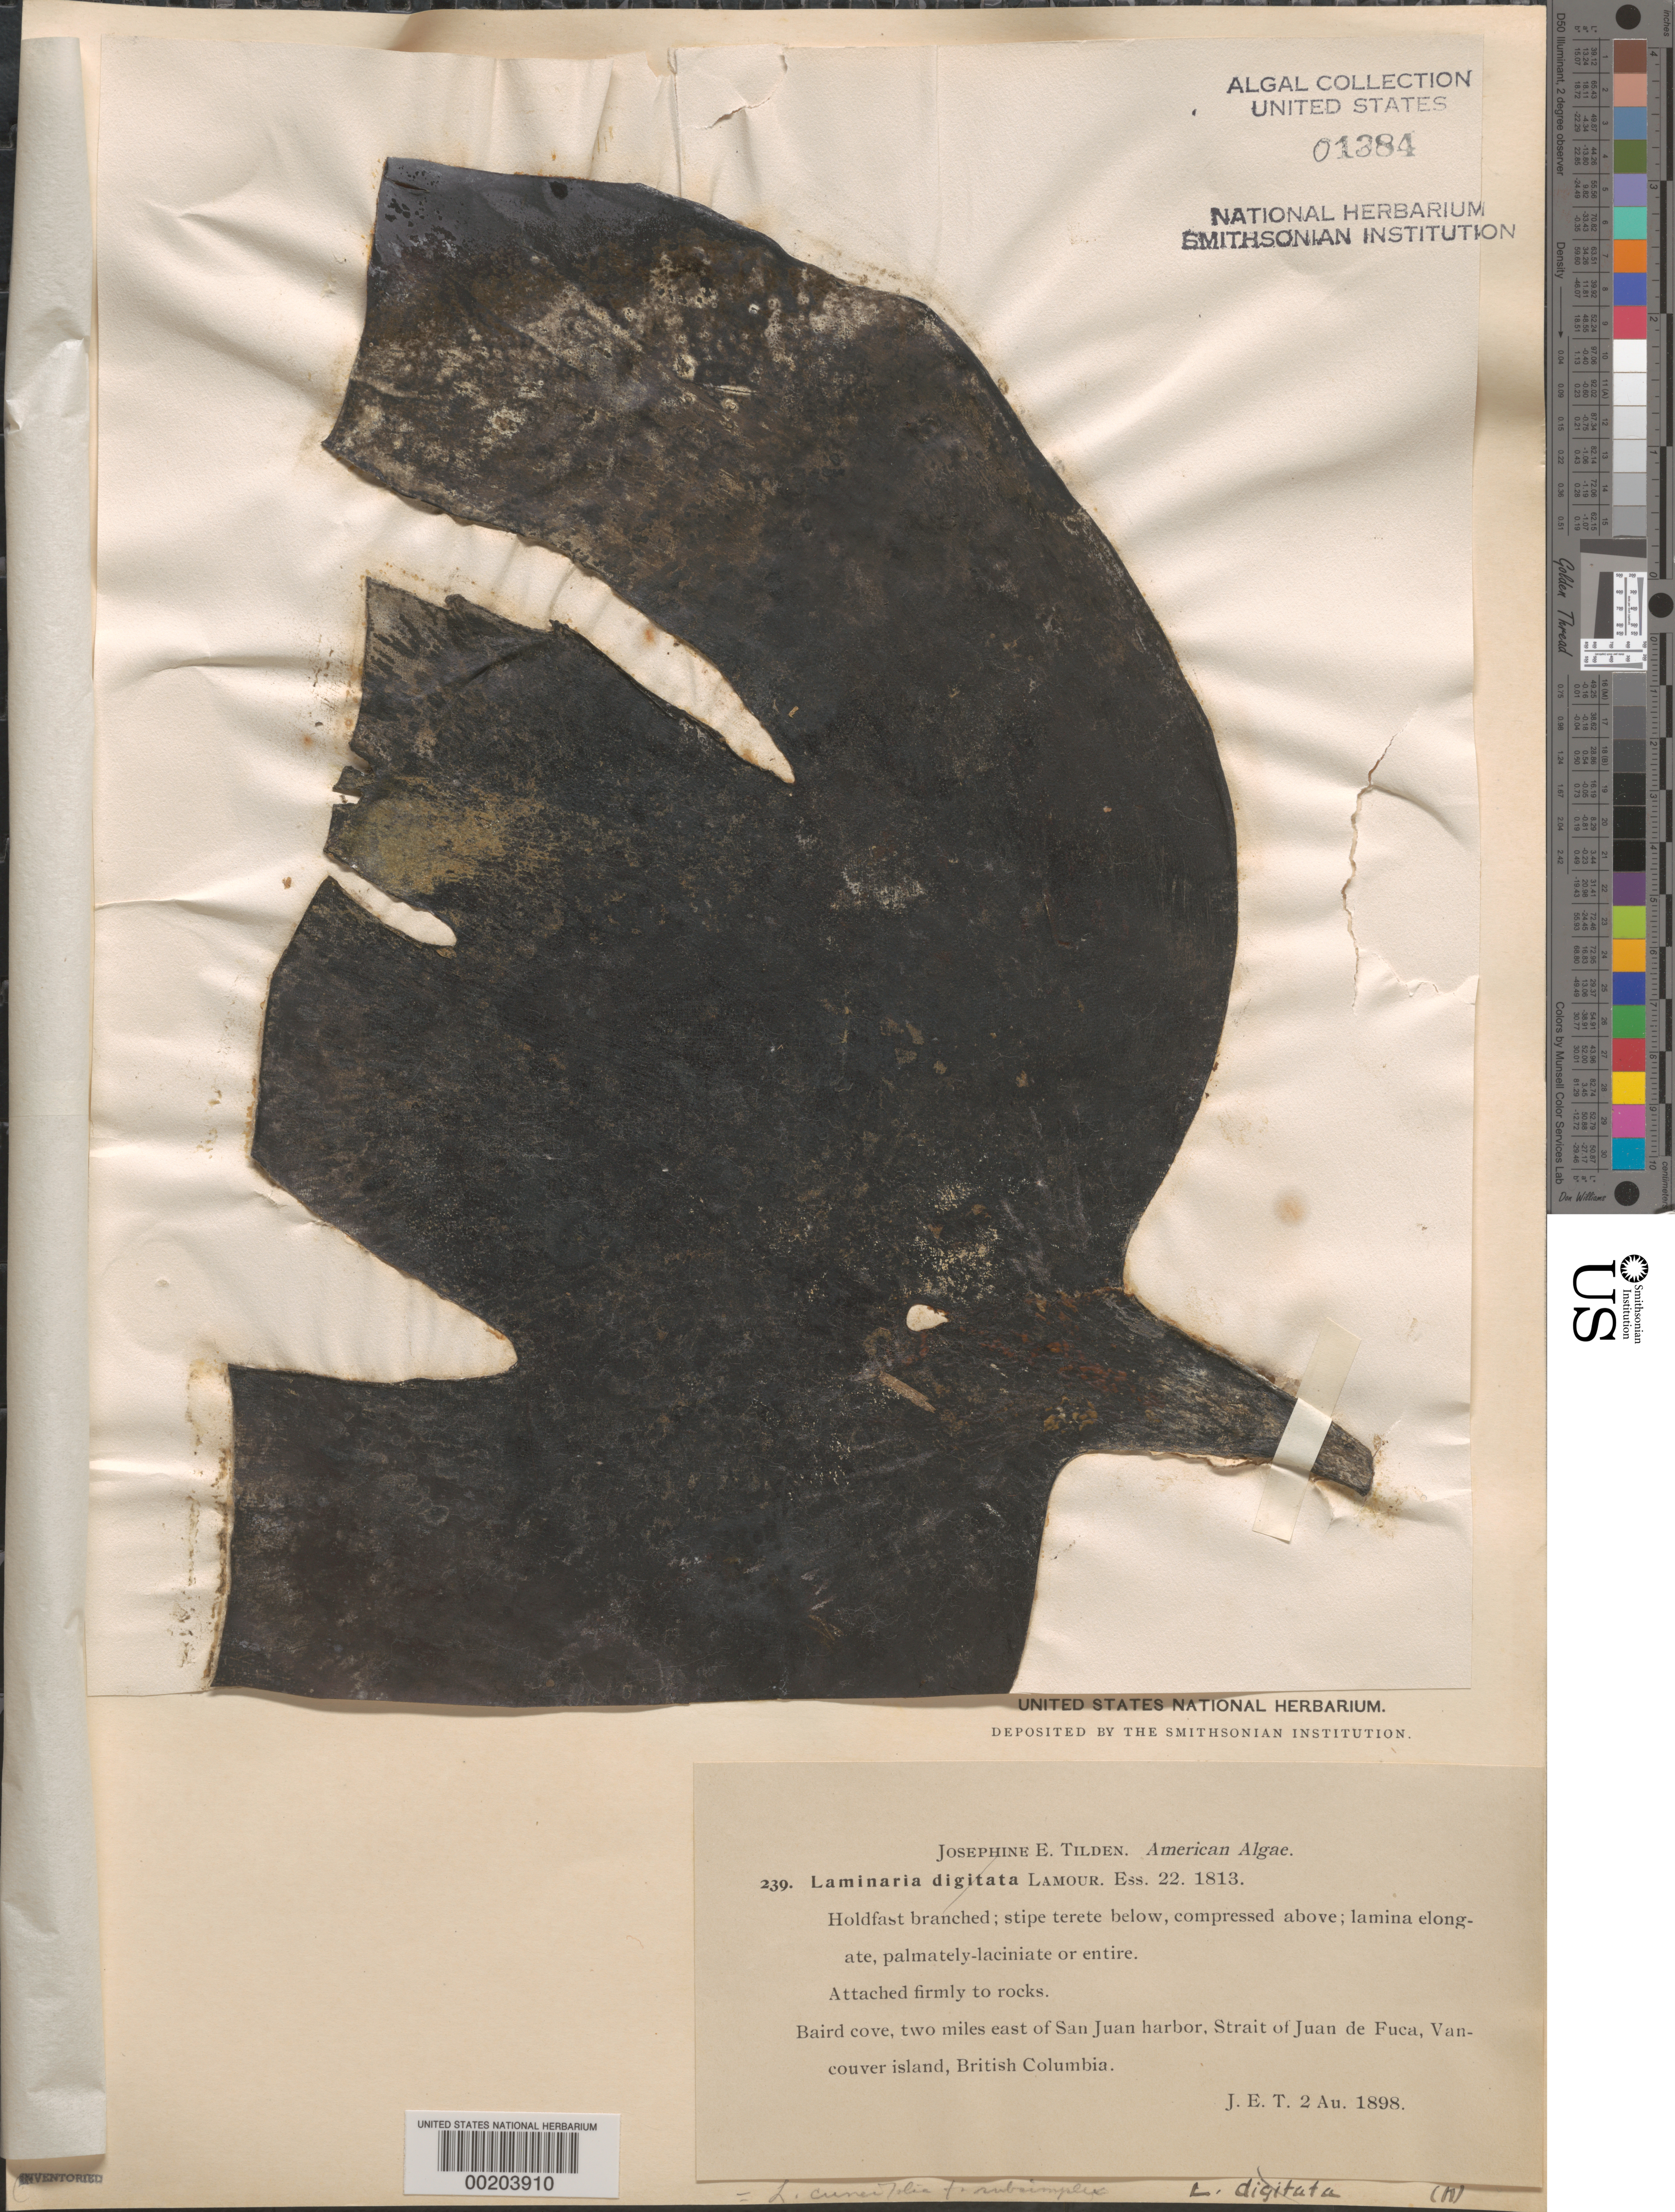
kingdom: Chromista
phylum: Ochrophyta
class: Phaeophyceae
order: Laminariales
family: Laminariaceae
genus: Saccharina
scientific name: Saccharina groenlandica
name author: (Rosenv.) C.E. Lane et al.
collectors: J. E. Tilden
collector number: JET 239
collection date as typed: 02 Aug 1898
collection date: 1898-08-02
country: Canada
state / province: British Columbia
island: Vancouver Island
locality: Baird Cove, 2 miles east of San Juan Harbor, Juan de Fuca Strait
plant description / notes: Tilden, American Algae, as Laminaria digitata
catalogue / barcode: US 1384